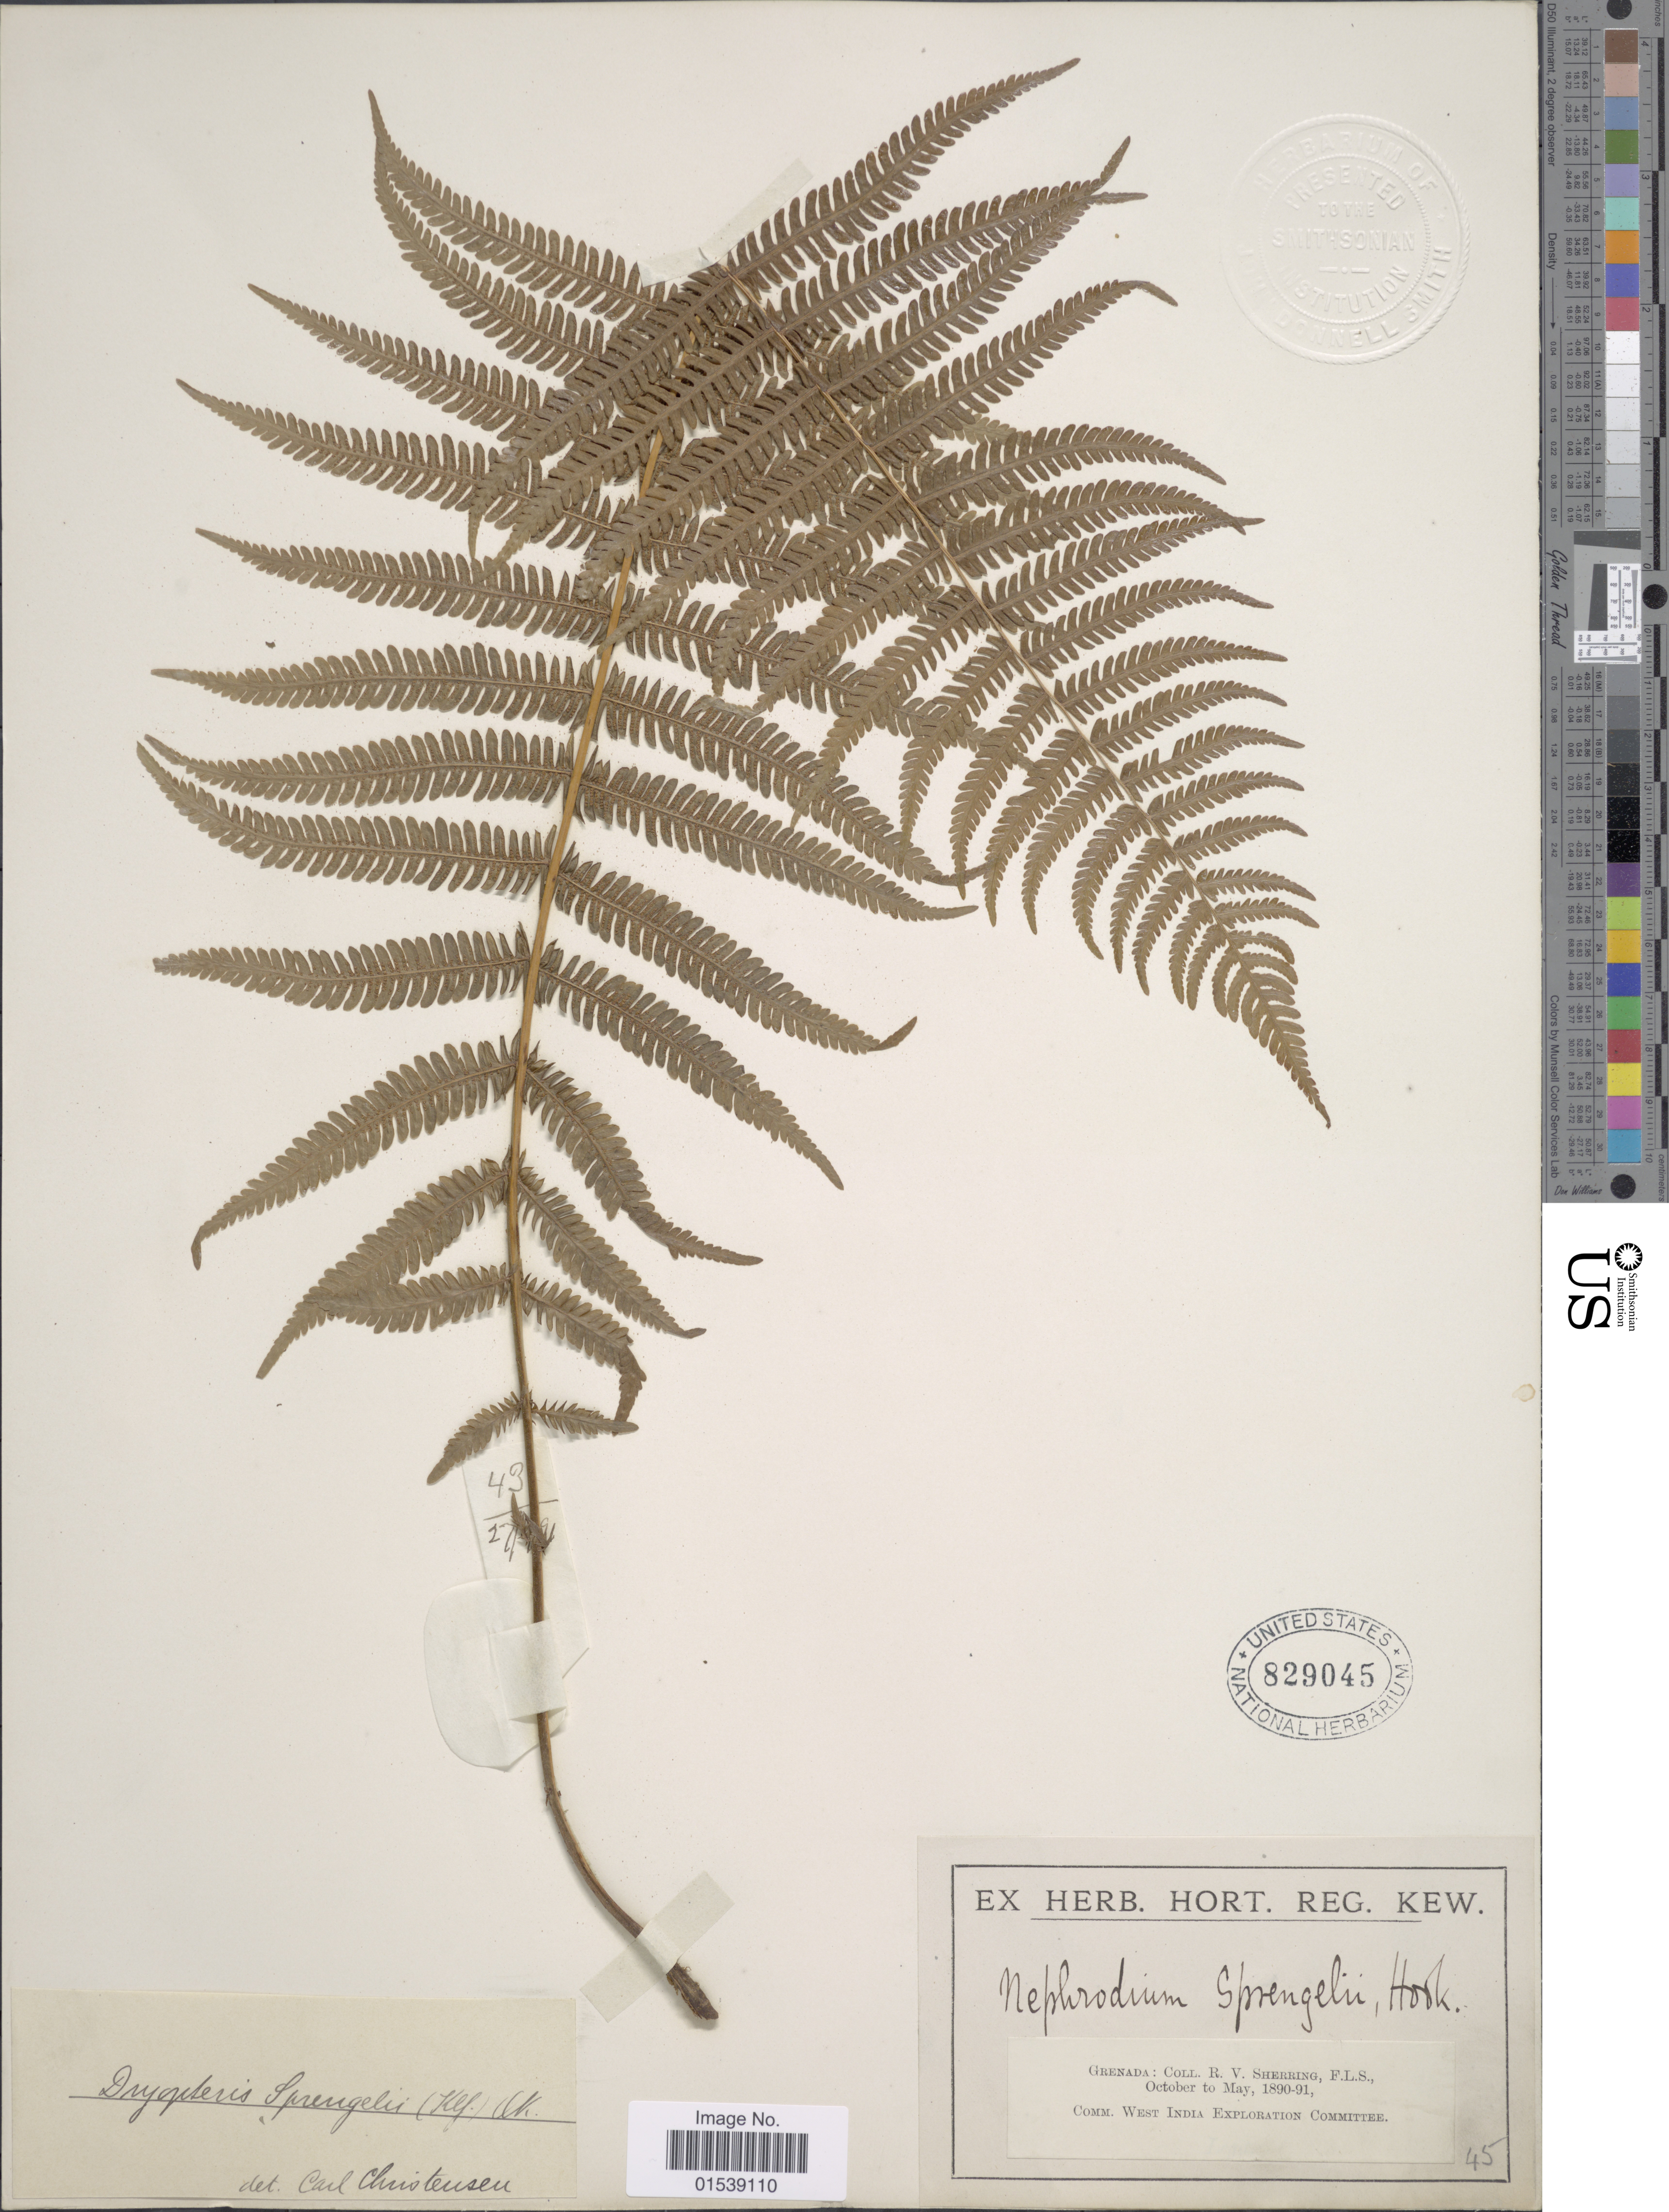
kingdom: Plantae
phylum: Tracheophyta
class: Polypodiopsida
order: Polypodiales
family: Thelypteridaceae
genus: Amauropelta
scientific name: Amauropelta balbisii (Spreng.) comb. nov., ined. 2015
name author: (Spreng.)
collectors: R. Sherring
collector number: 45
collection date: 1890-10/1891-05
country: Grenada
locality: West India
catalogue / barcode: US 829045